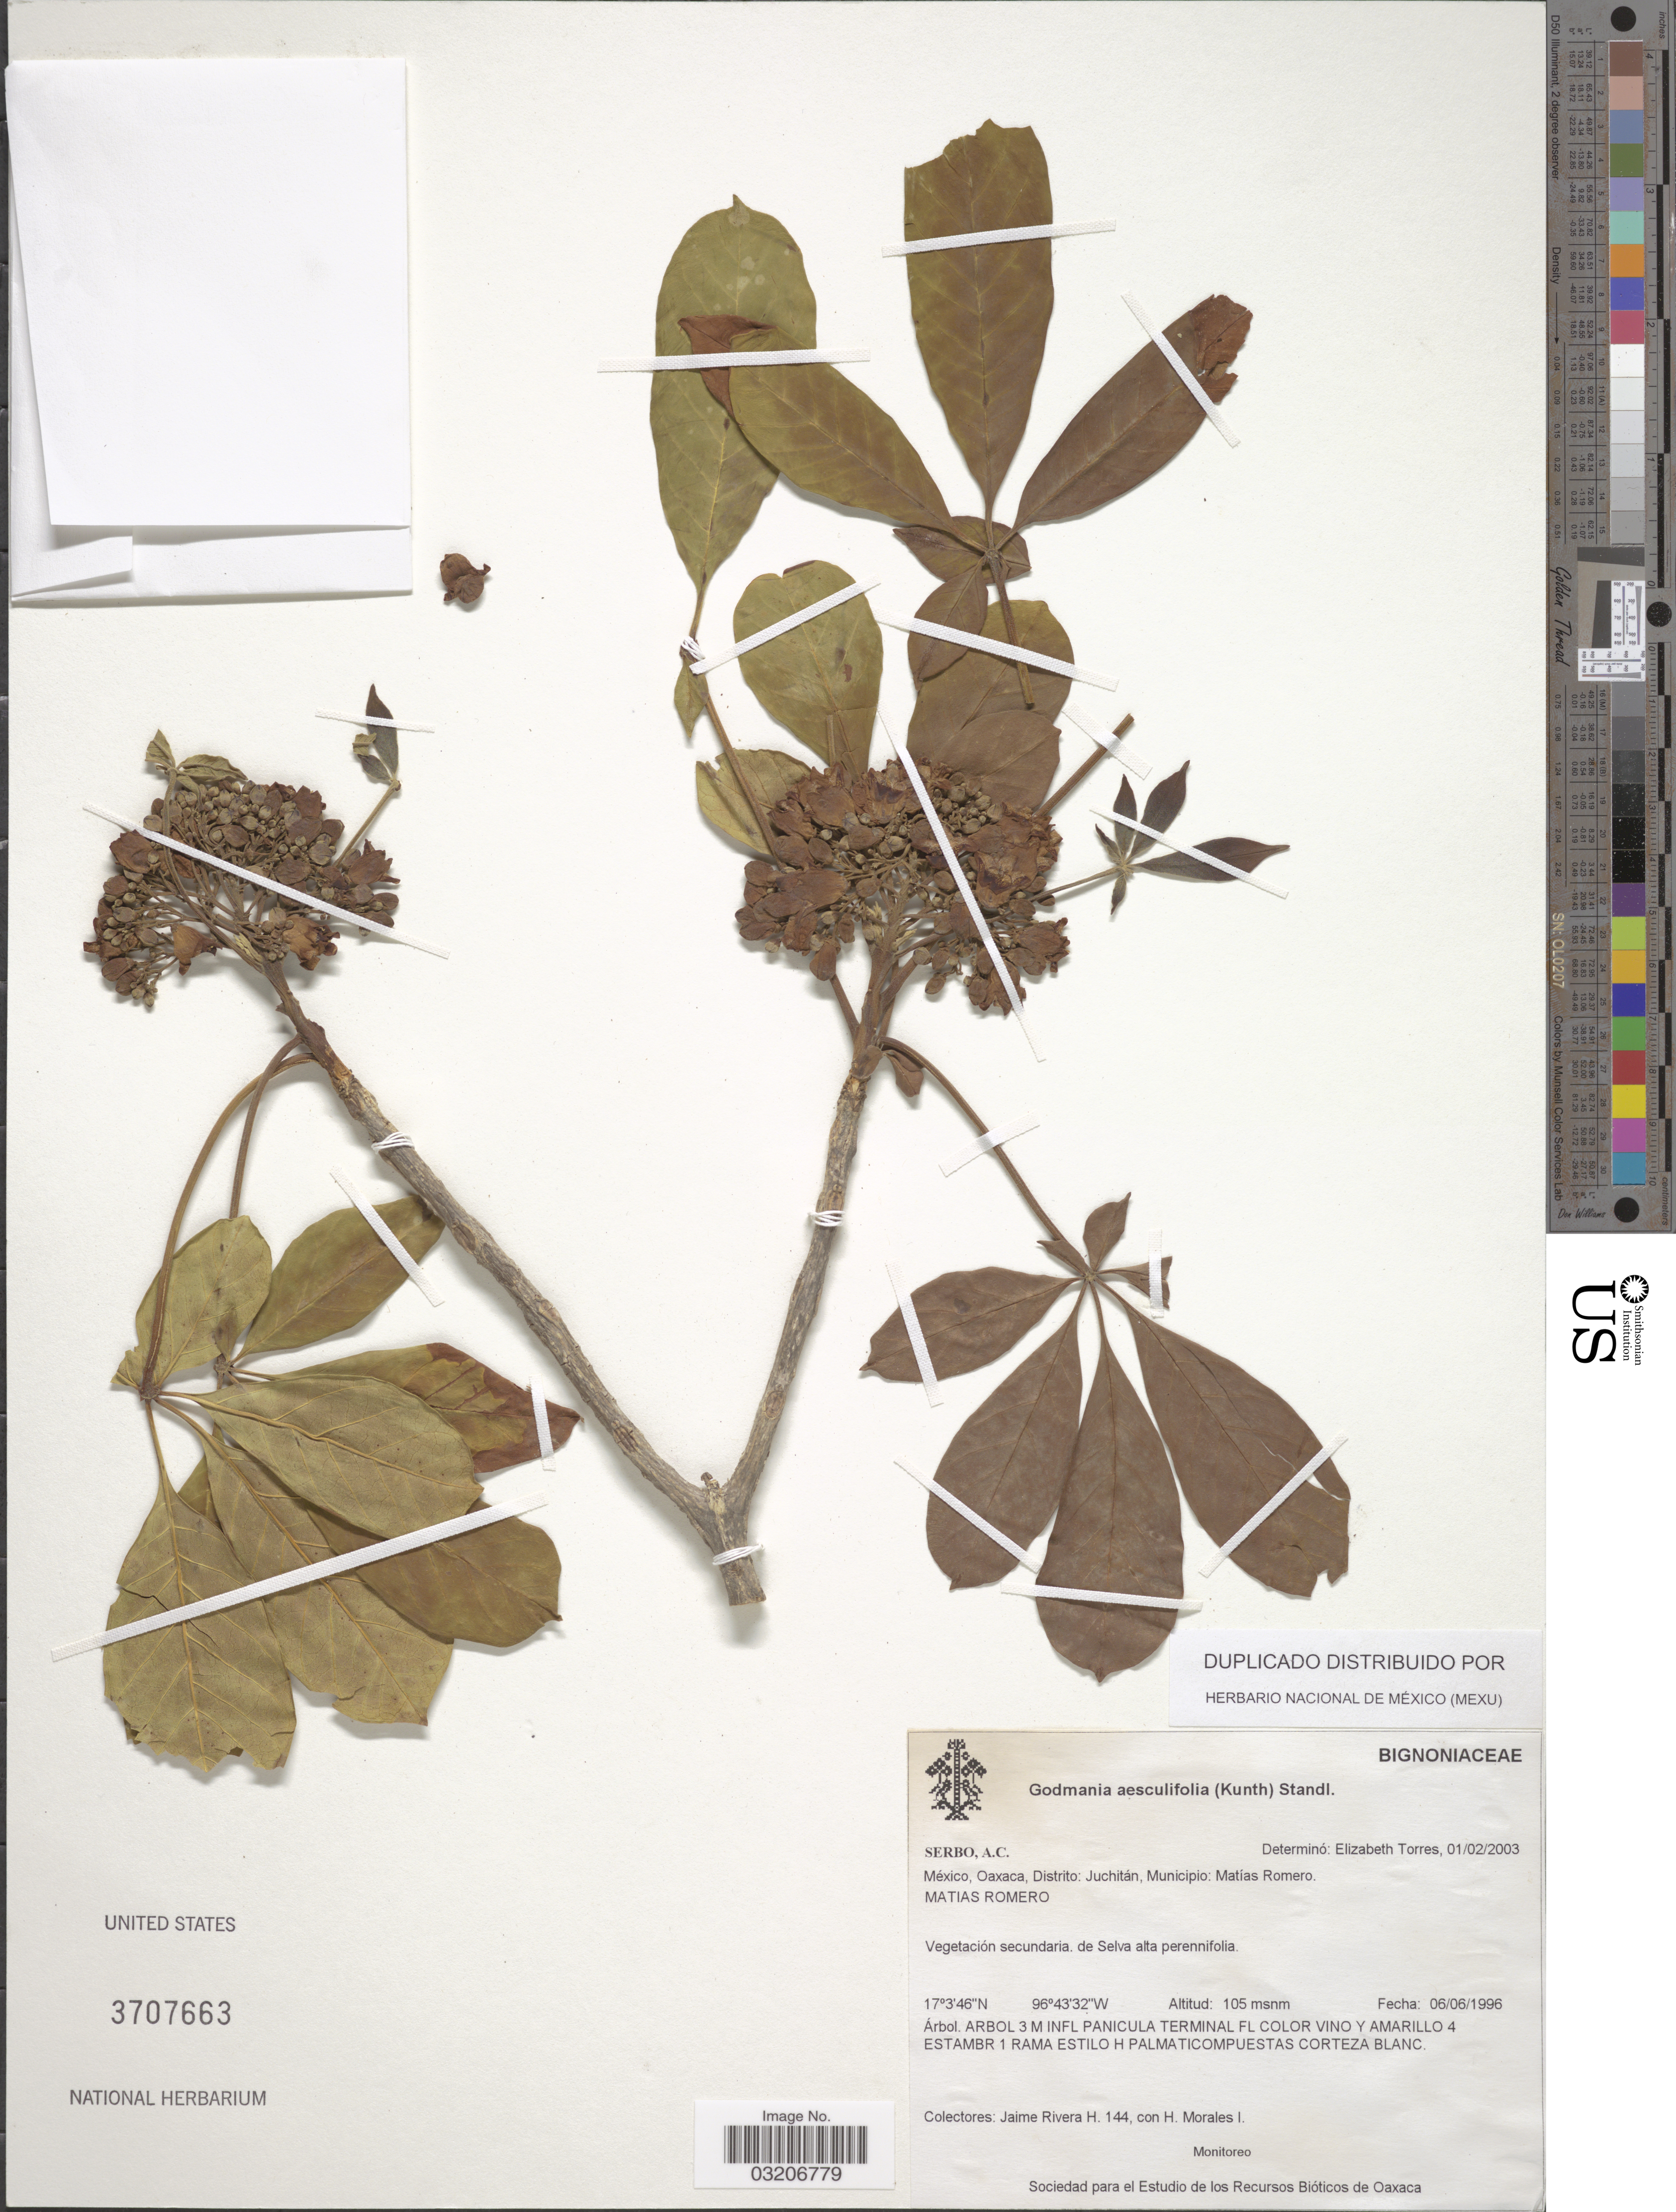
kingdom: Plantae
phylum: Tracheophyta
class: Magnoliopsida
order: Lamiales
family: Bignoniaceae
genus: Godmania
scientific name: Godmania aesculifolia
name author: Standl.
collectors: J. Rivera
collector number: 144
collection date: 1996-06-06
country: Mexico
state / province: Oaxaca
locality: Distrito: Juchitlán, Municipio: Matías Romero. Matias Romero.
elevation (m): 105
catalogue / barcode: US 3707663